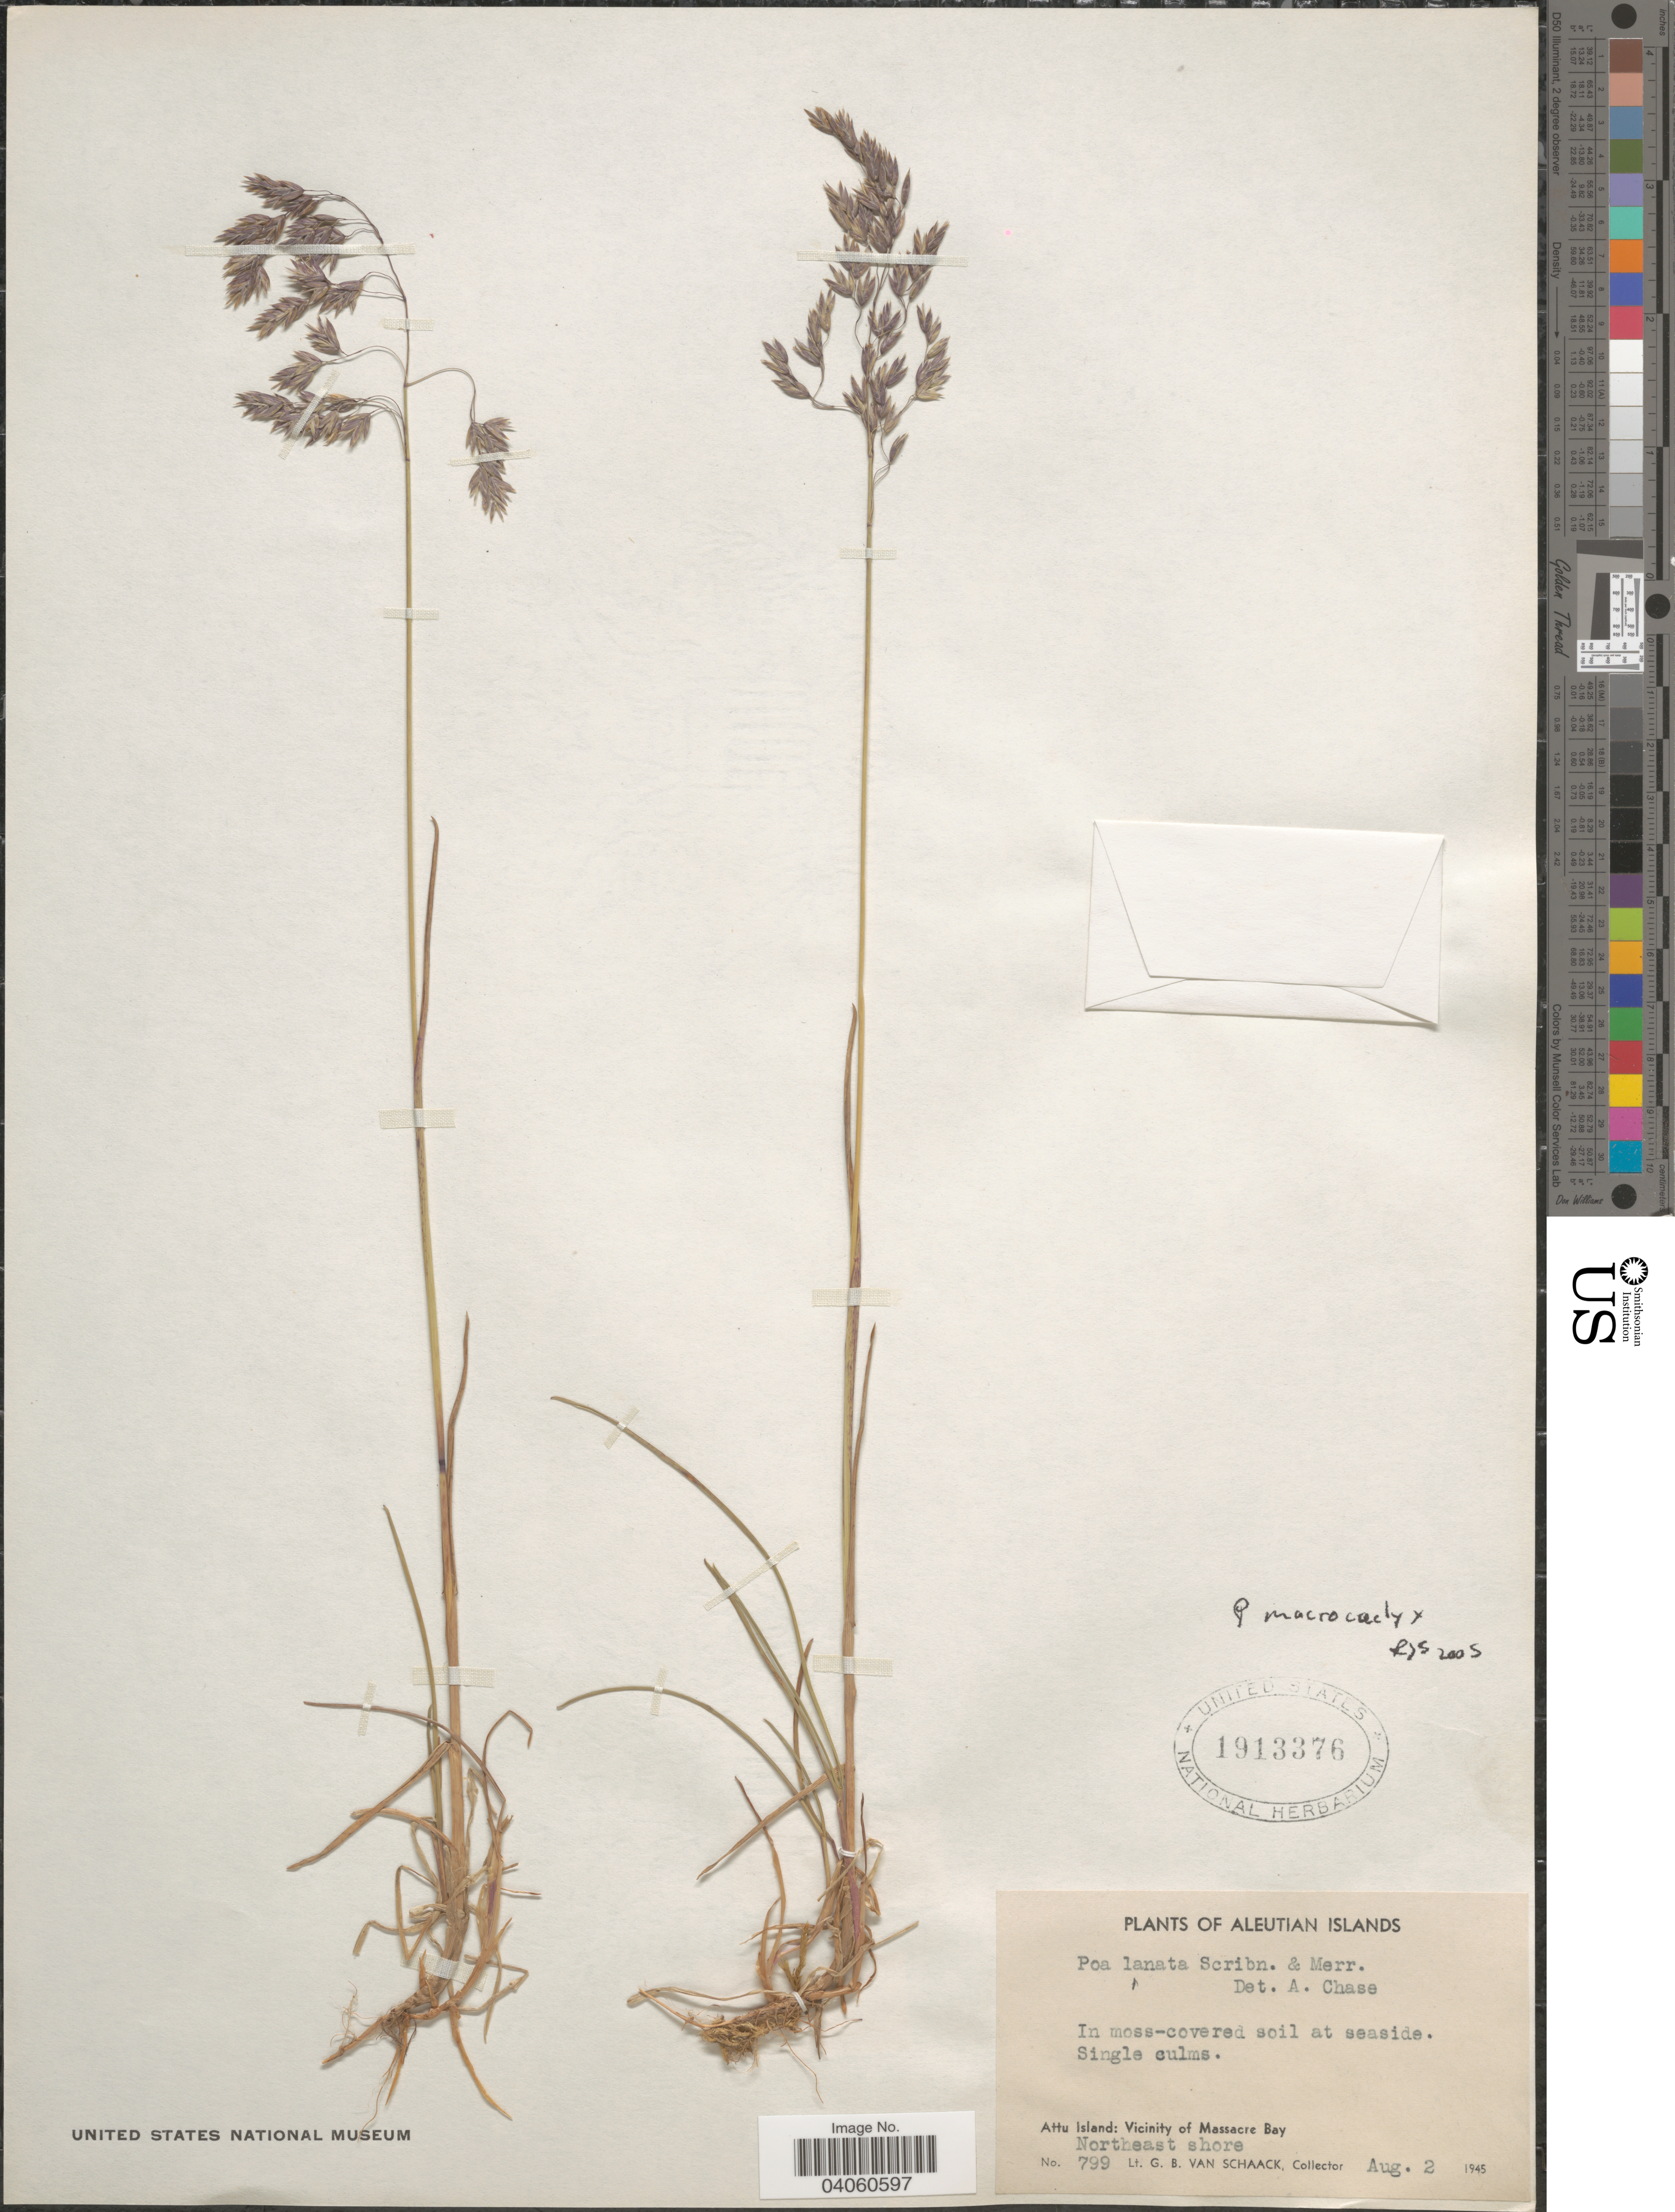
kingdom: Plantae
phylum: Tracheophyta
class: Liliopsida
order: Poales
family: Poaceae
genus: Poa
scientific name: Poa macrocalyx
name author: Trautv. & C.A. Mey.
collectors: G. Van Schaack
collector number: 799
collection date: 1945-08-02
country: United States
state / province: Alaska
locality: The Aleutian Islands. Attu Island: Vicinity of Massacre Bay. Northeast shore.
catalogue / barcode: US 1913376